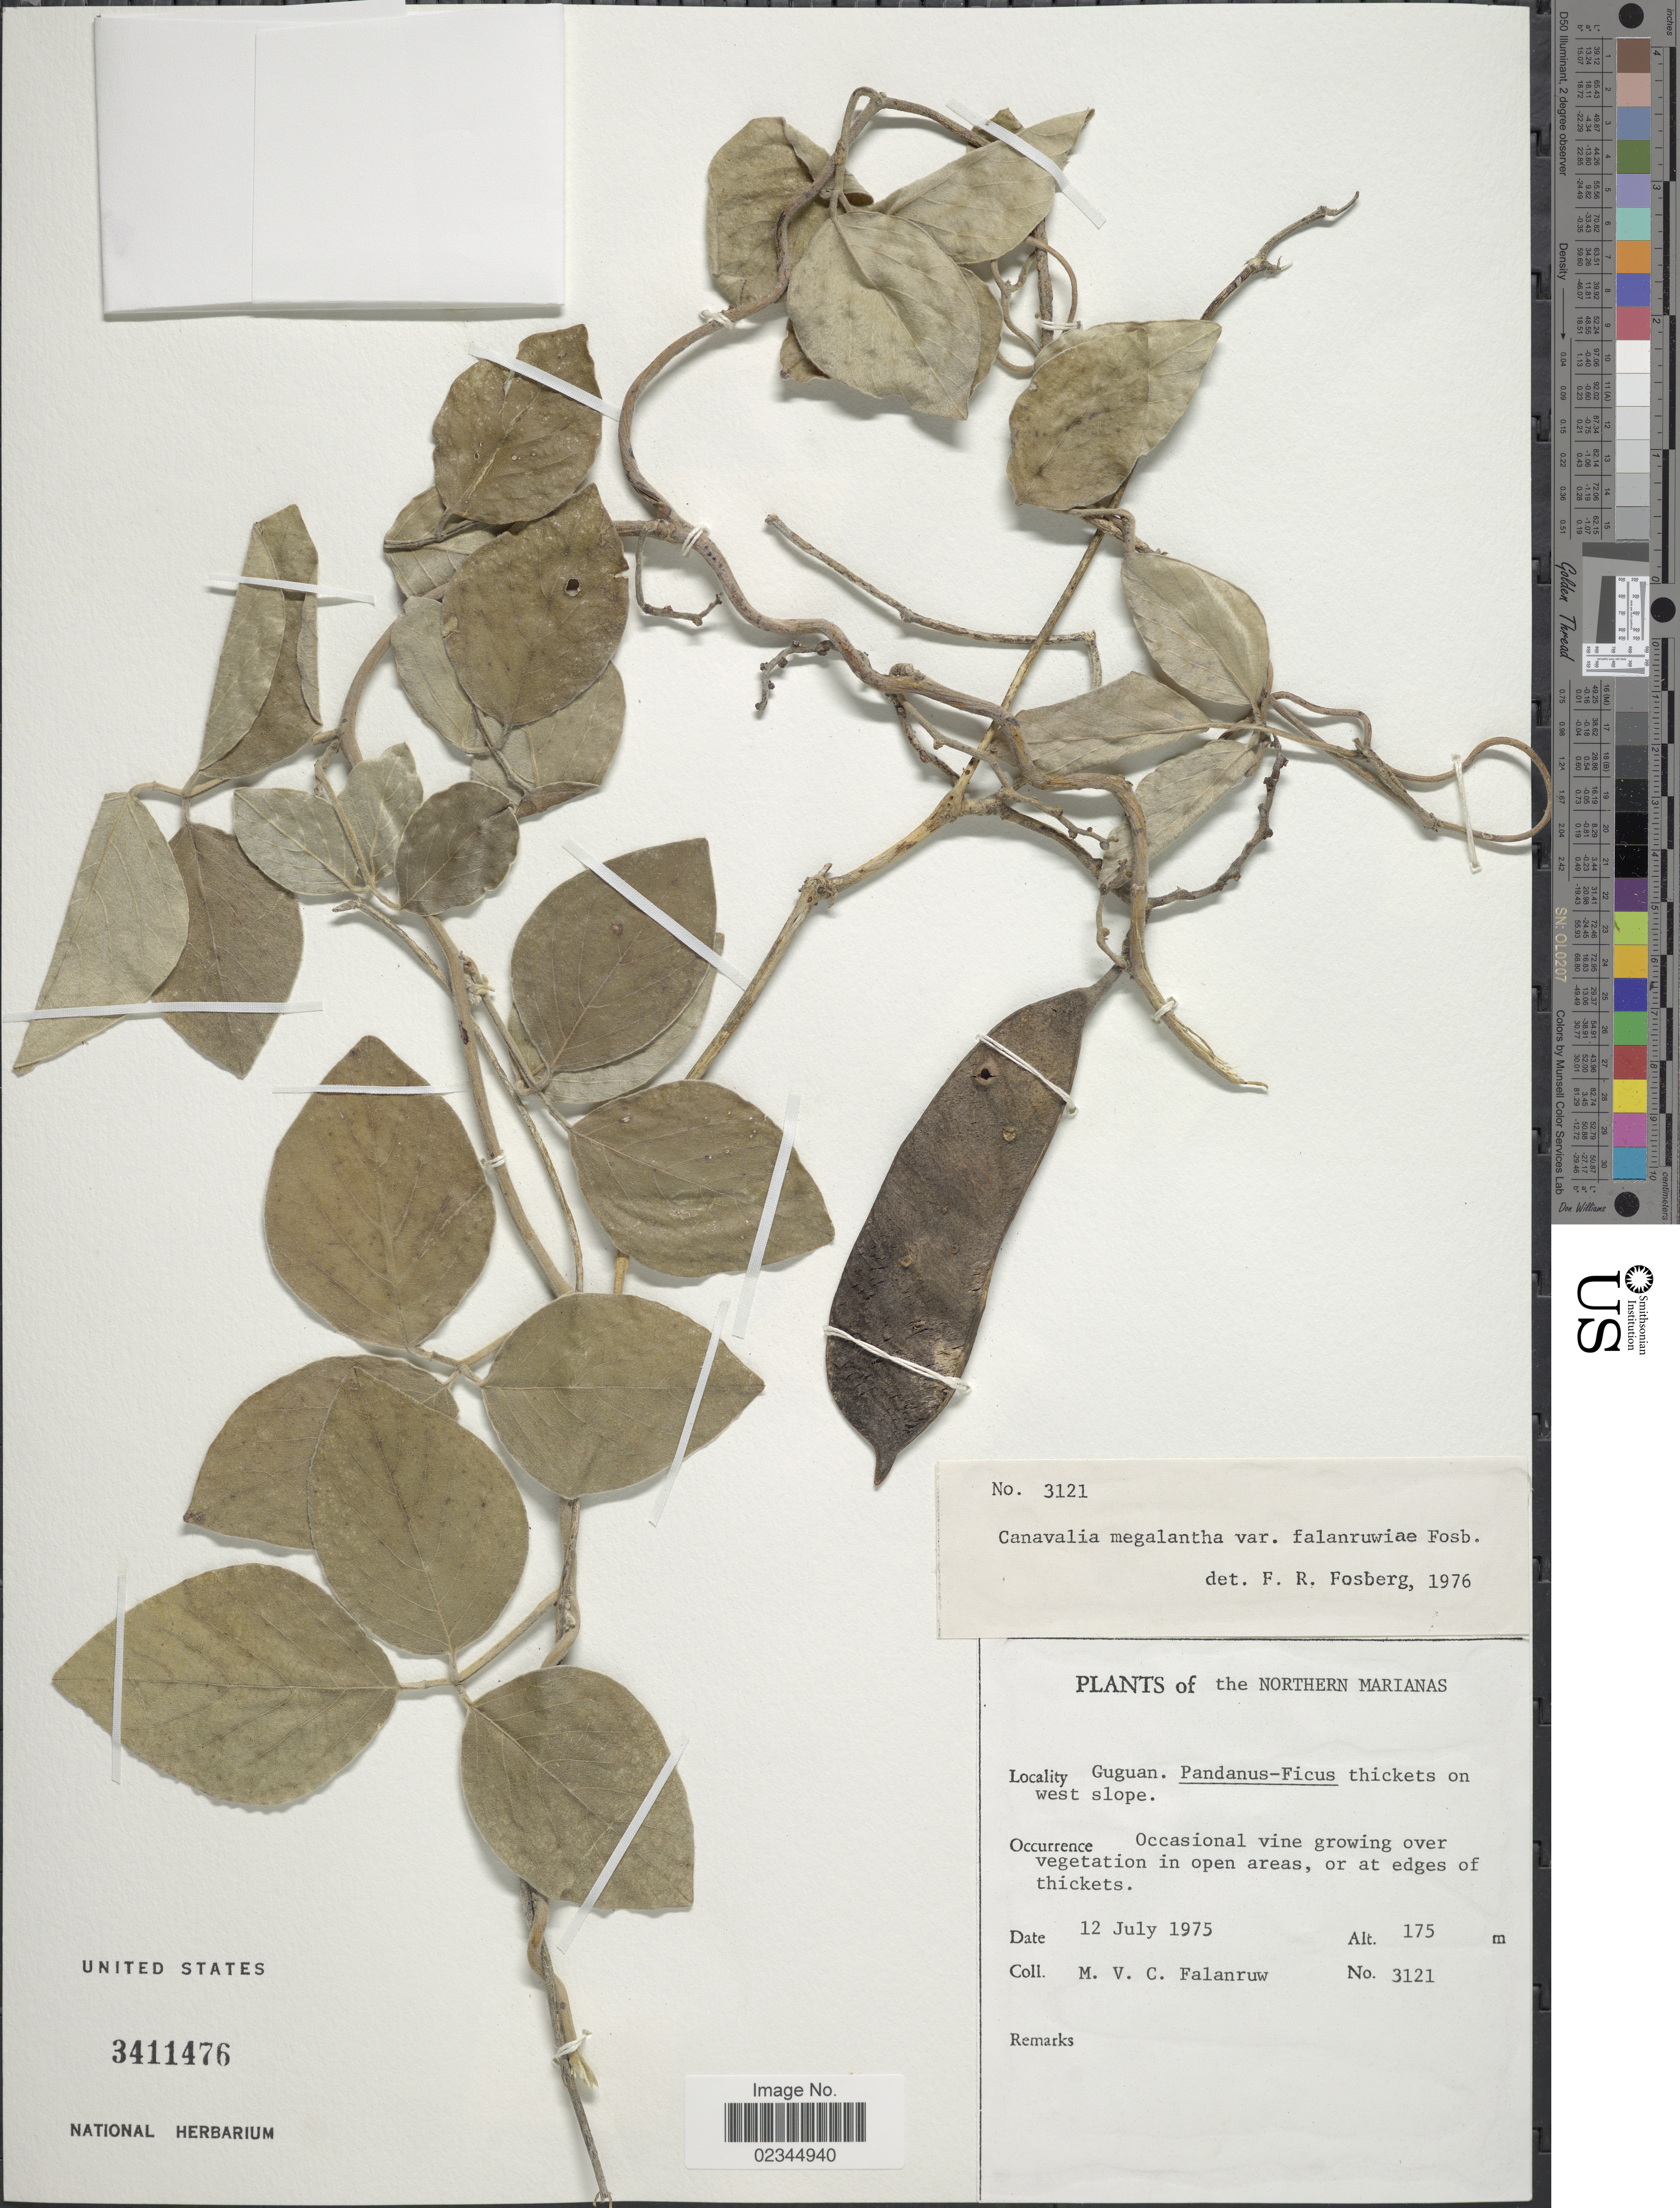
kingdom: Plantae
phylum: Tracheophyta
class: Magnoliopsida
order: Fabales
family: Fabaceae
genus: Canavalia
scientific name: Canavalia megalantha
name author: Merr.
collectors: M. V. Falanruw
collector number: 3121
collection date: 1975-07-12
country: Northern Mariana Islands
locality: Northern Marianas, Guguan, west slope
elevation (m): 175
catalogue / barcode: US 3411476